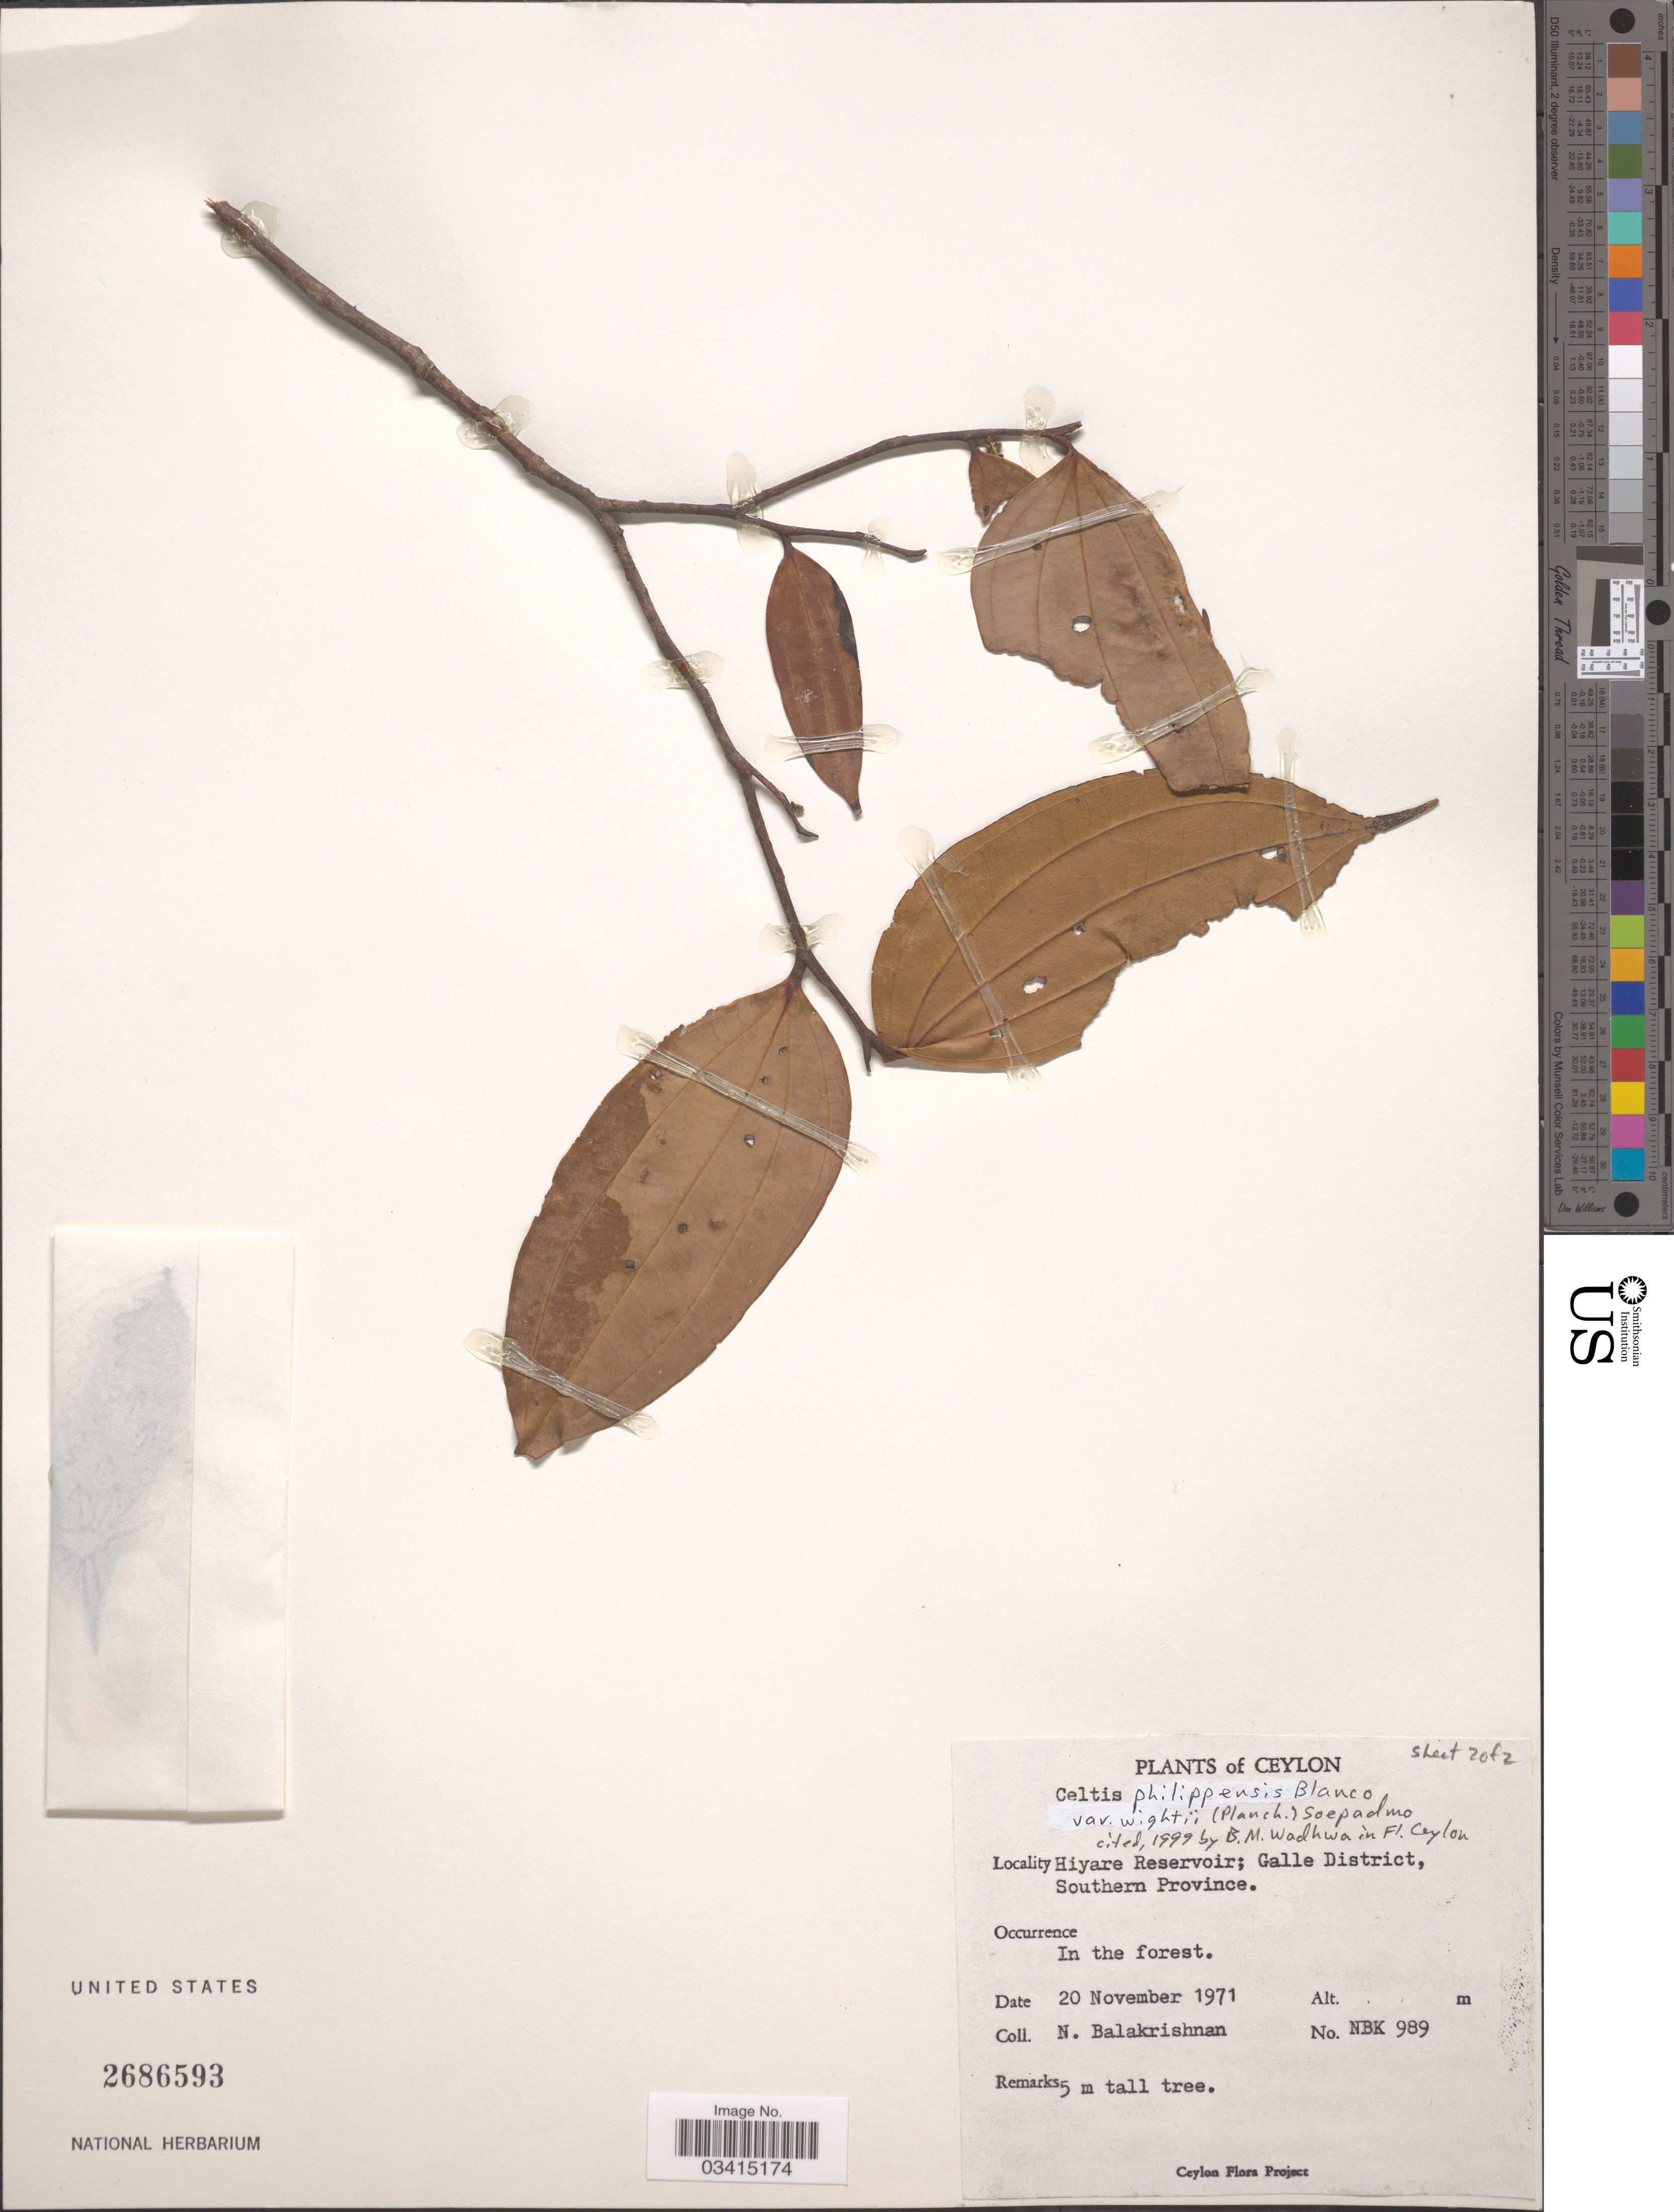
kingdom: Plantae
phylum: Tracheophyta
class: Magnoliopsida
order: Rosales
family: Cannabaceae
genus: Celtis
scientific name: Celtis philippensis var. wightii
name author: (Planch.) Soepadmo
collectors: N. Balakrishnan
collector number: NBK989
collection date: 1971-11-20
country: Sri Lanka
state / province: Southern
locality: Ceylon. Hiyare Reservoir; Galle District.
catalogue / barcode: US 2686593